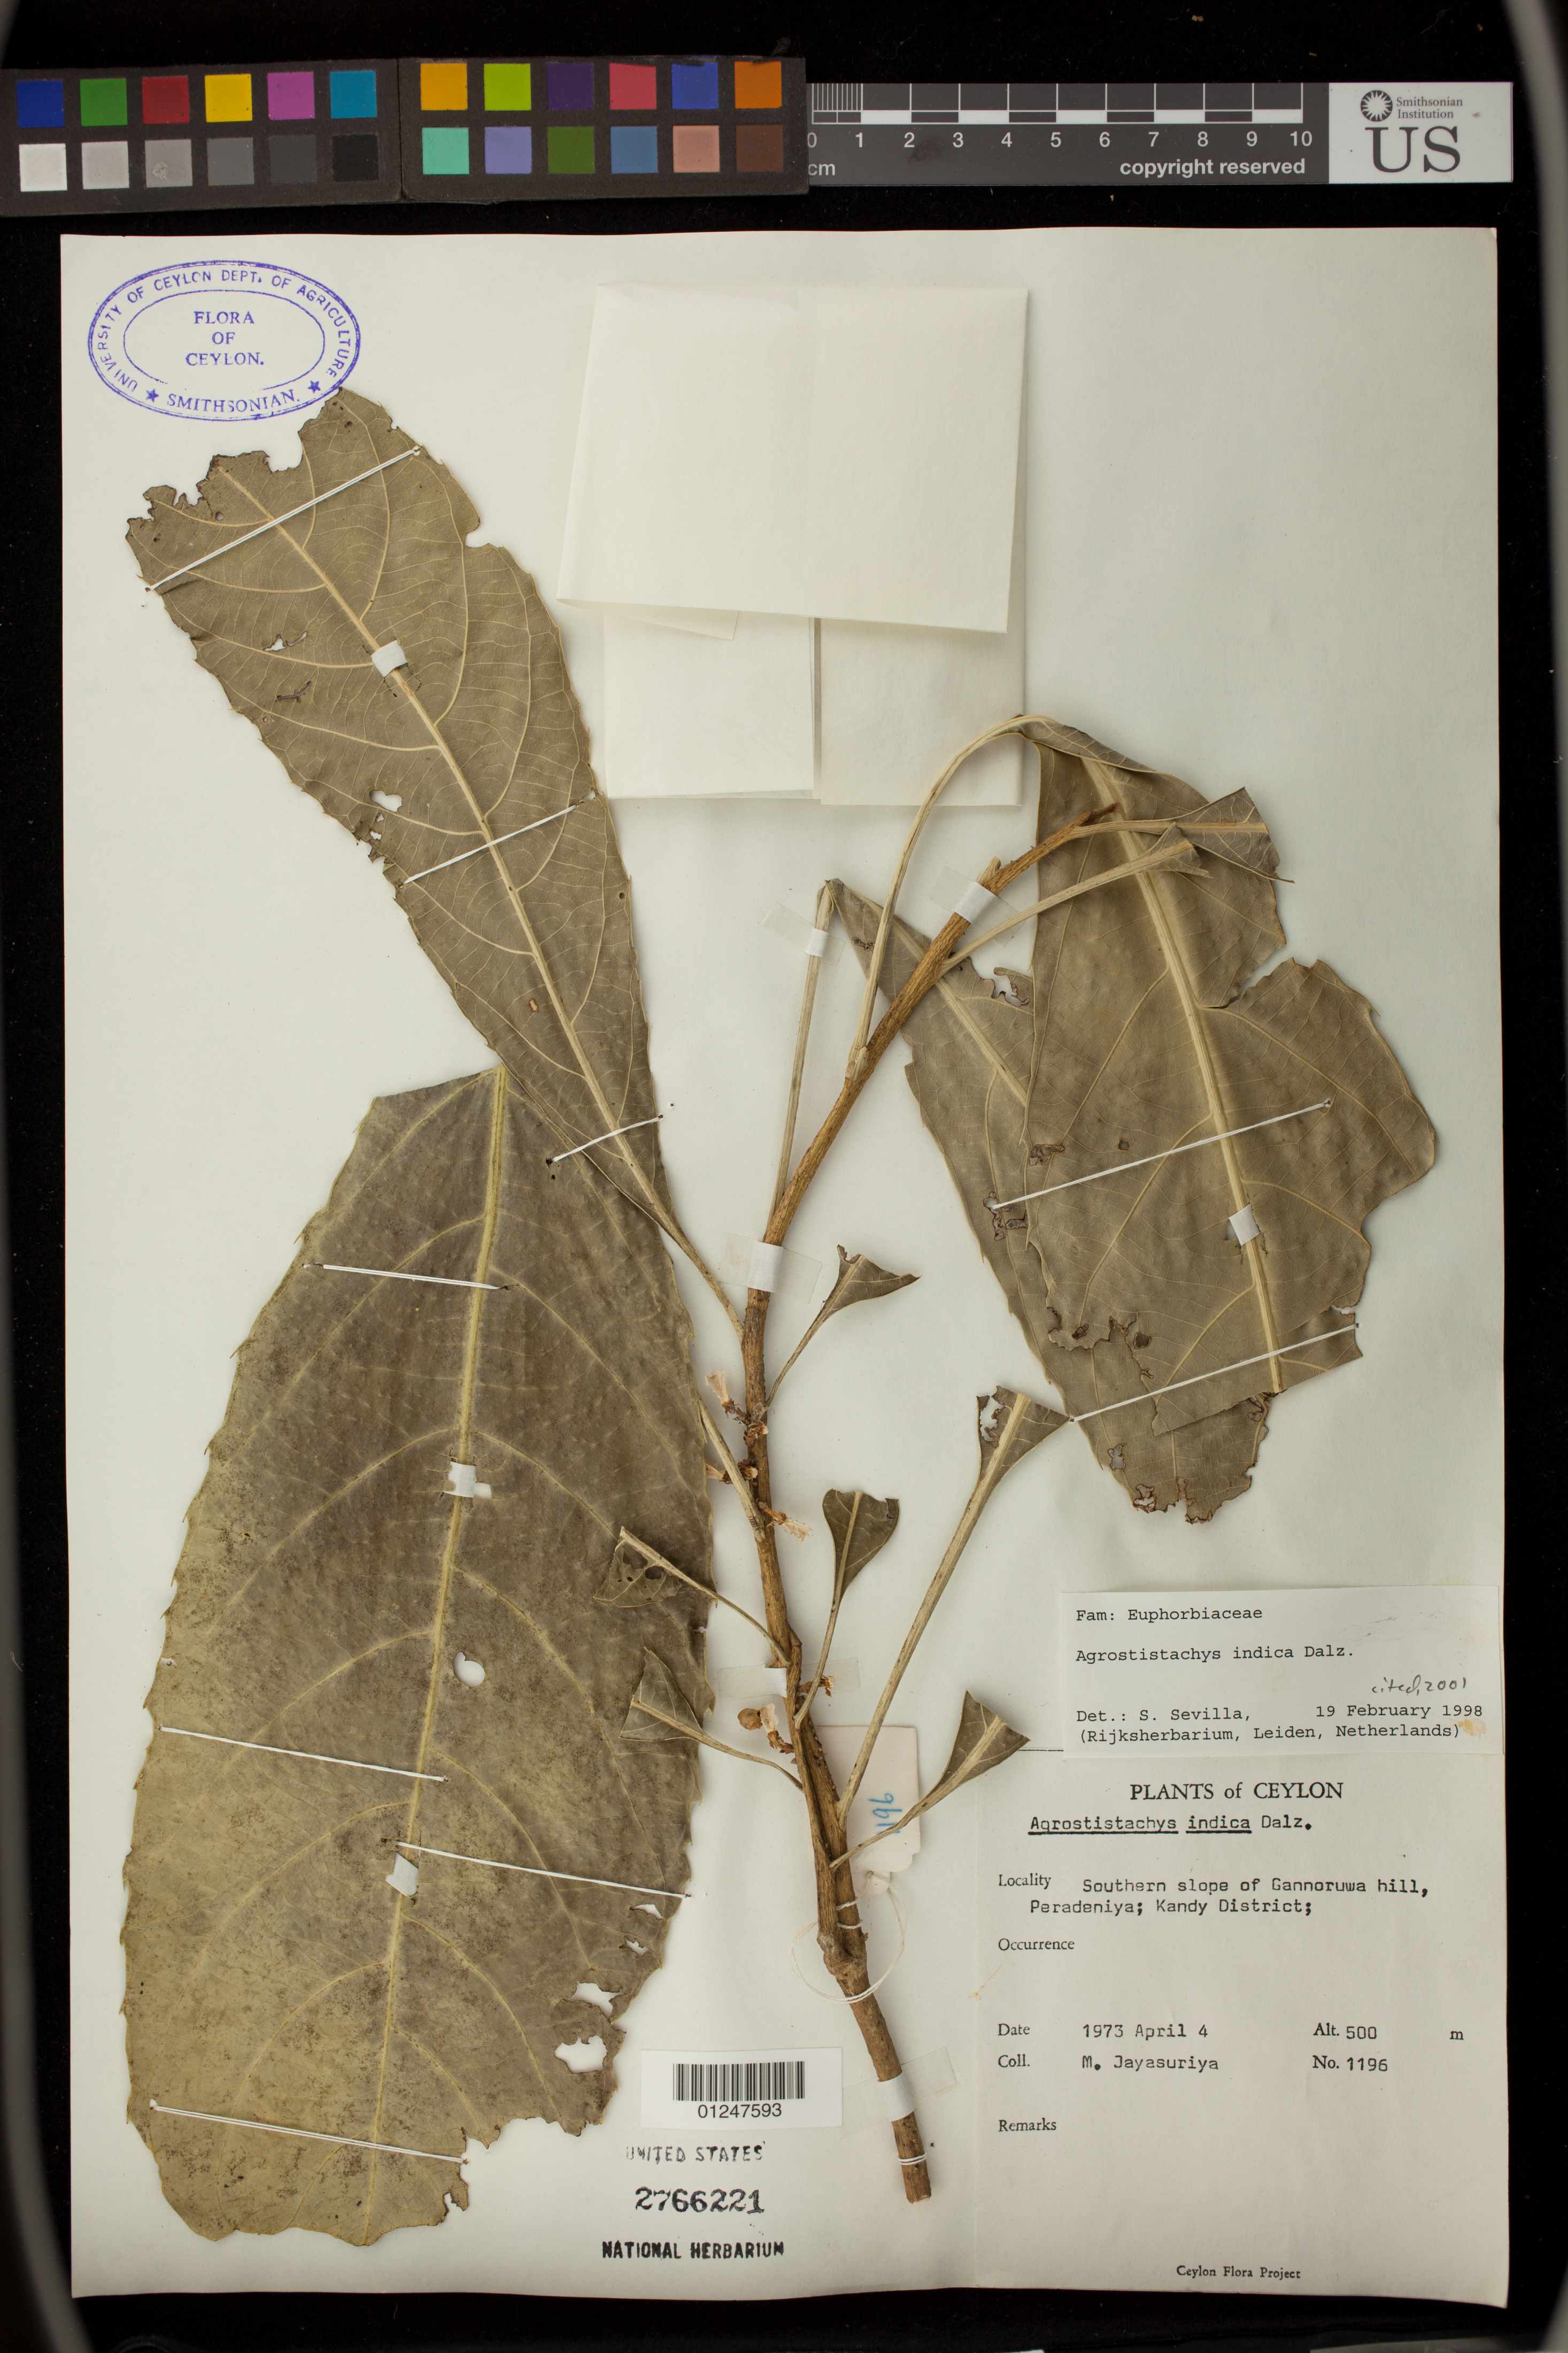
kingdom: Plantae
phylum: Tracheophyta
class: Magnoliopsida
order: Malpighiales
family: Euphorbiaceae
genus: Agrostistachys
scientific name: Agrostistachys indica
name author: Dalzell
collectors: M. Jayasuriya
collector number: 1196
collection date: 1973-04-04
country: Sri Lanka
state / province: Central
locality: Southern slope of Gannoruwa hill, Perandeniya; Kandy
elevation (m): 500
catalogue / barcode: US 2766221